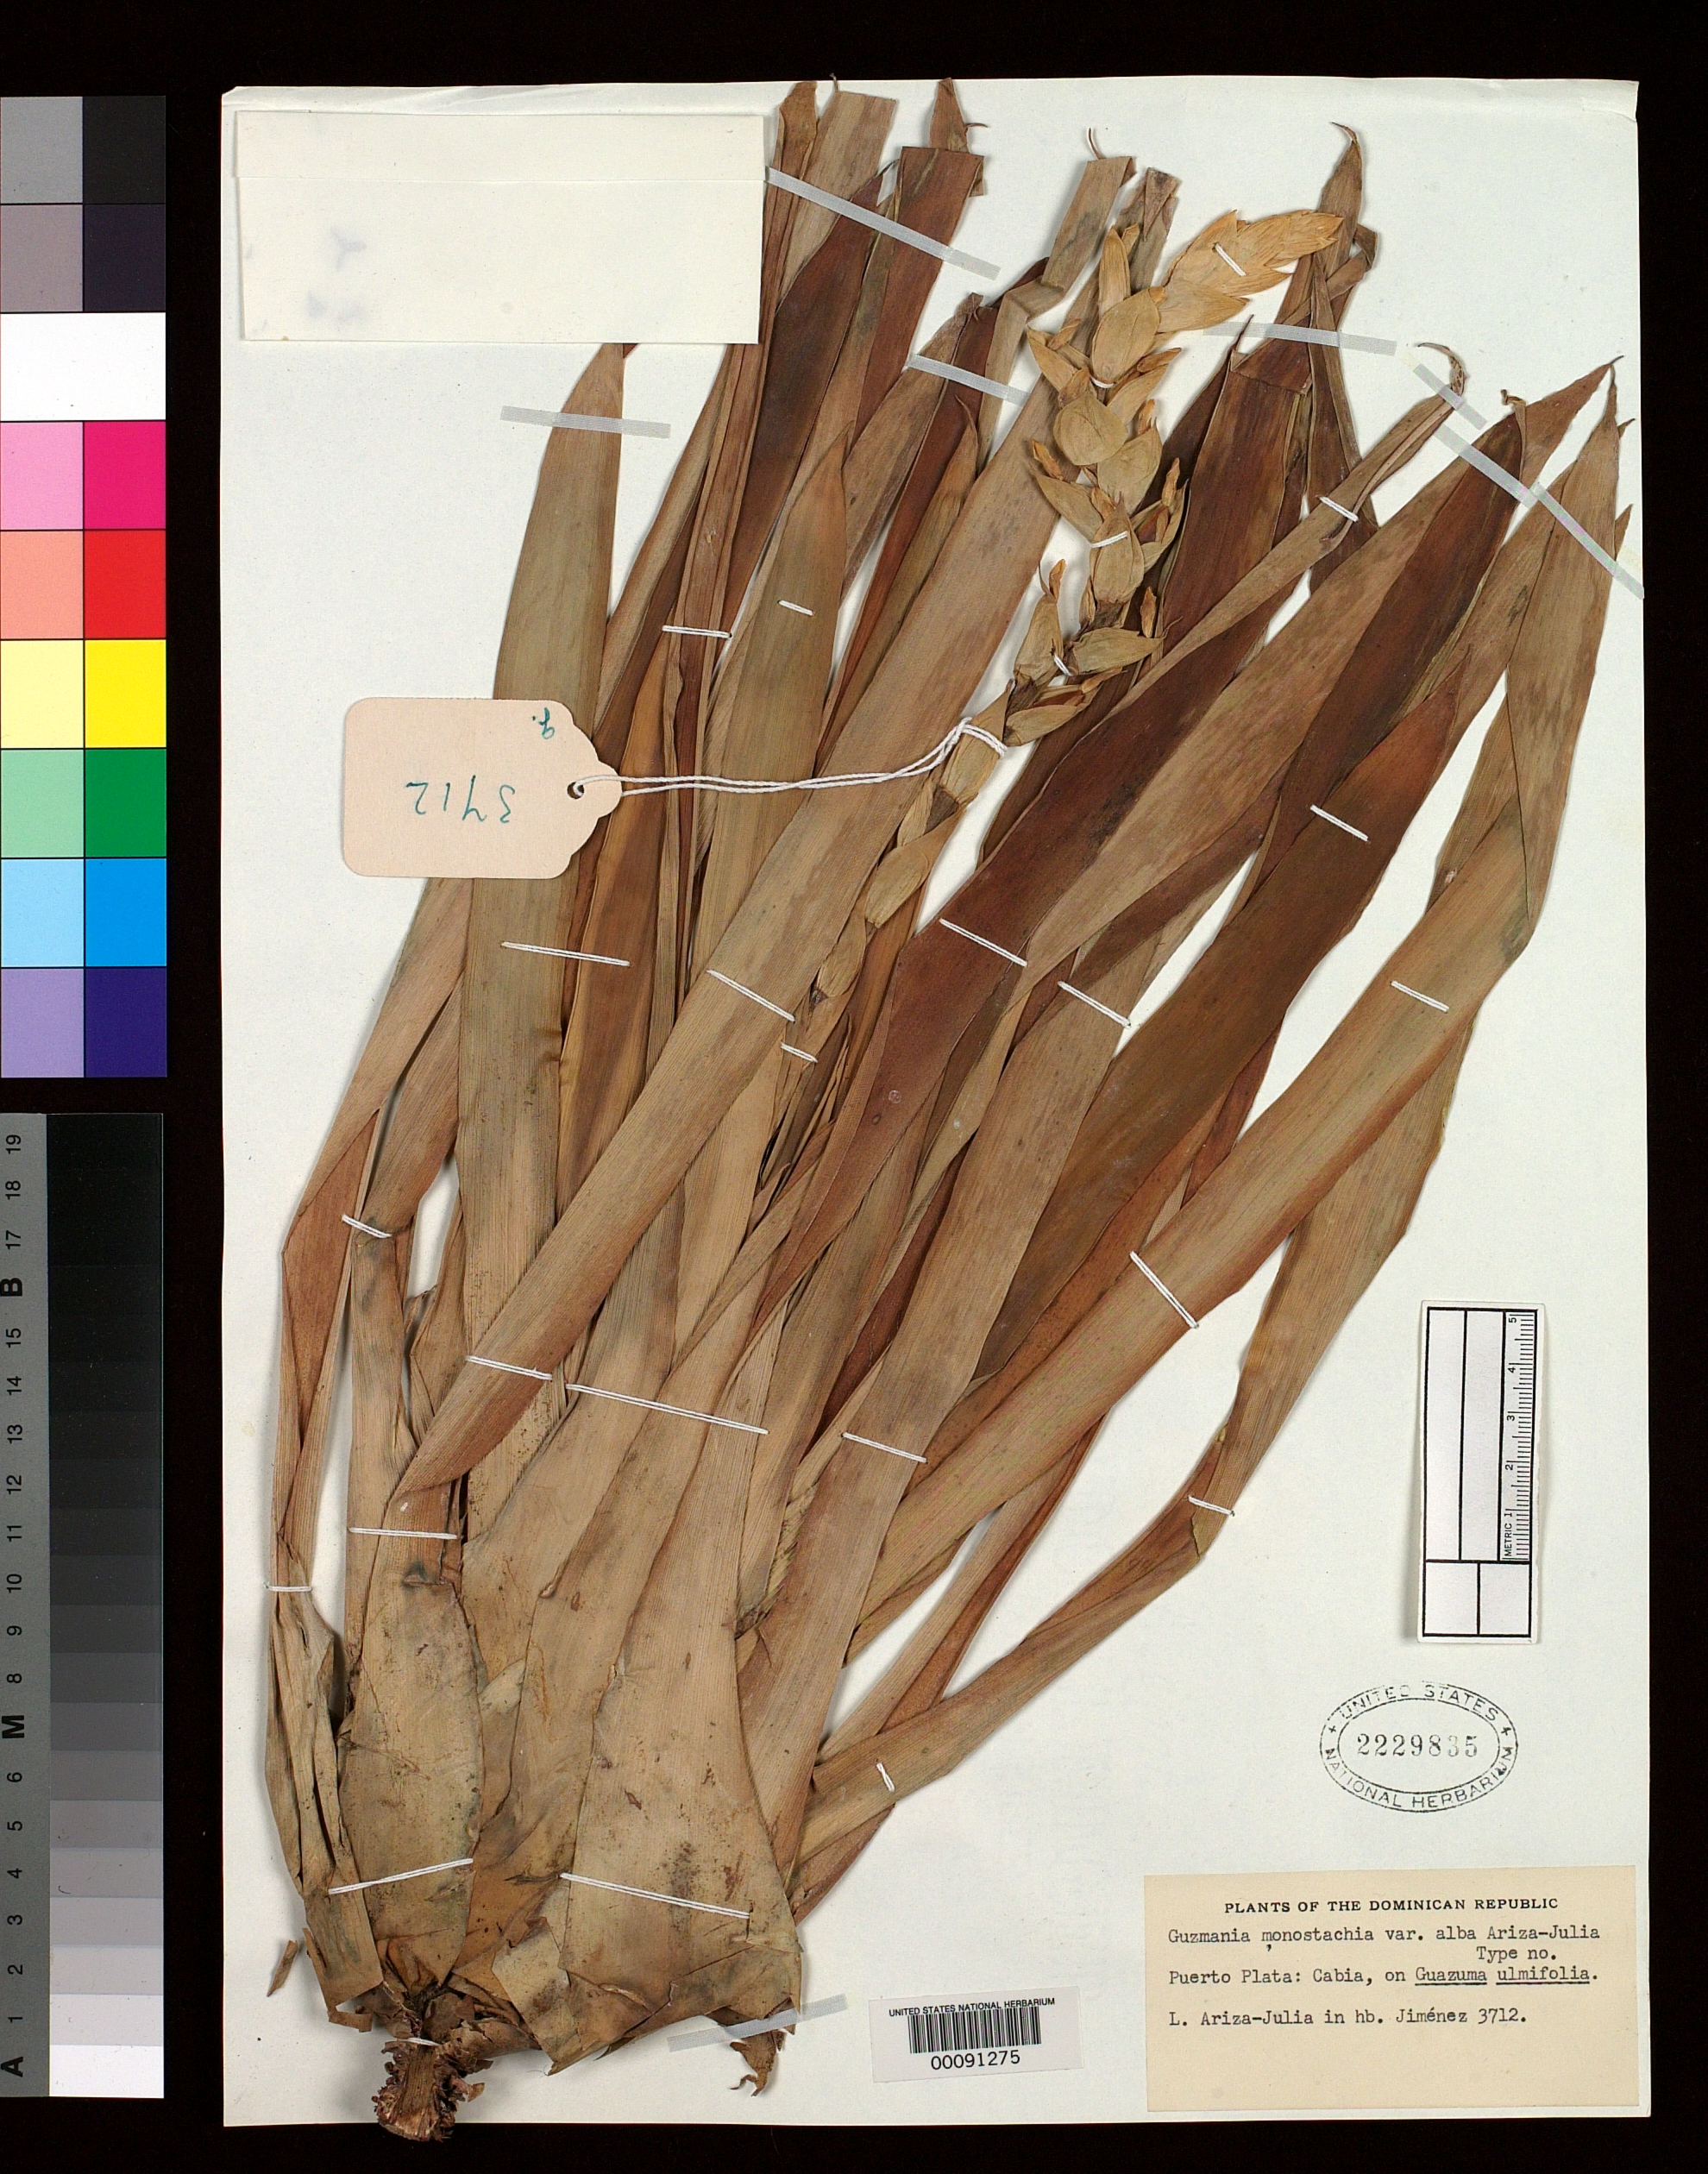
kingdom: Plantae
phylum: Tracheophyta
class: Liliopsida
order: Poales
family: Bromeliaceae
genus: Guzmania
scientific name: Guzmania monostachia var. alba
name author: Ariza-Julia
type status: Isotype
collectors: L. Ariza-Julia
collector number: Herb. Jimenez 3712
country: Dominican Republic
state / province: Puerto Plata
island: Hispaniola Island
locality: Hacienda las Palmas Ancho Huaracha.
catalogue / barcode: US 2229835